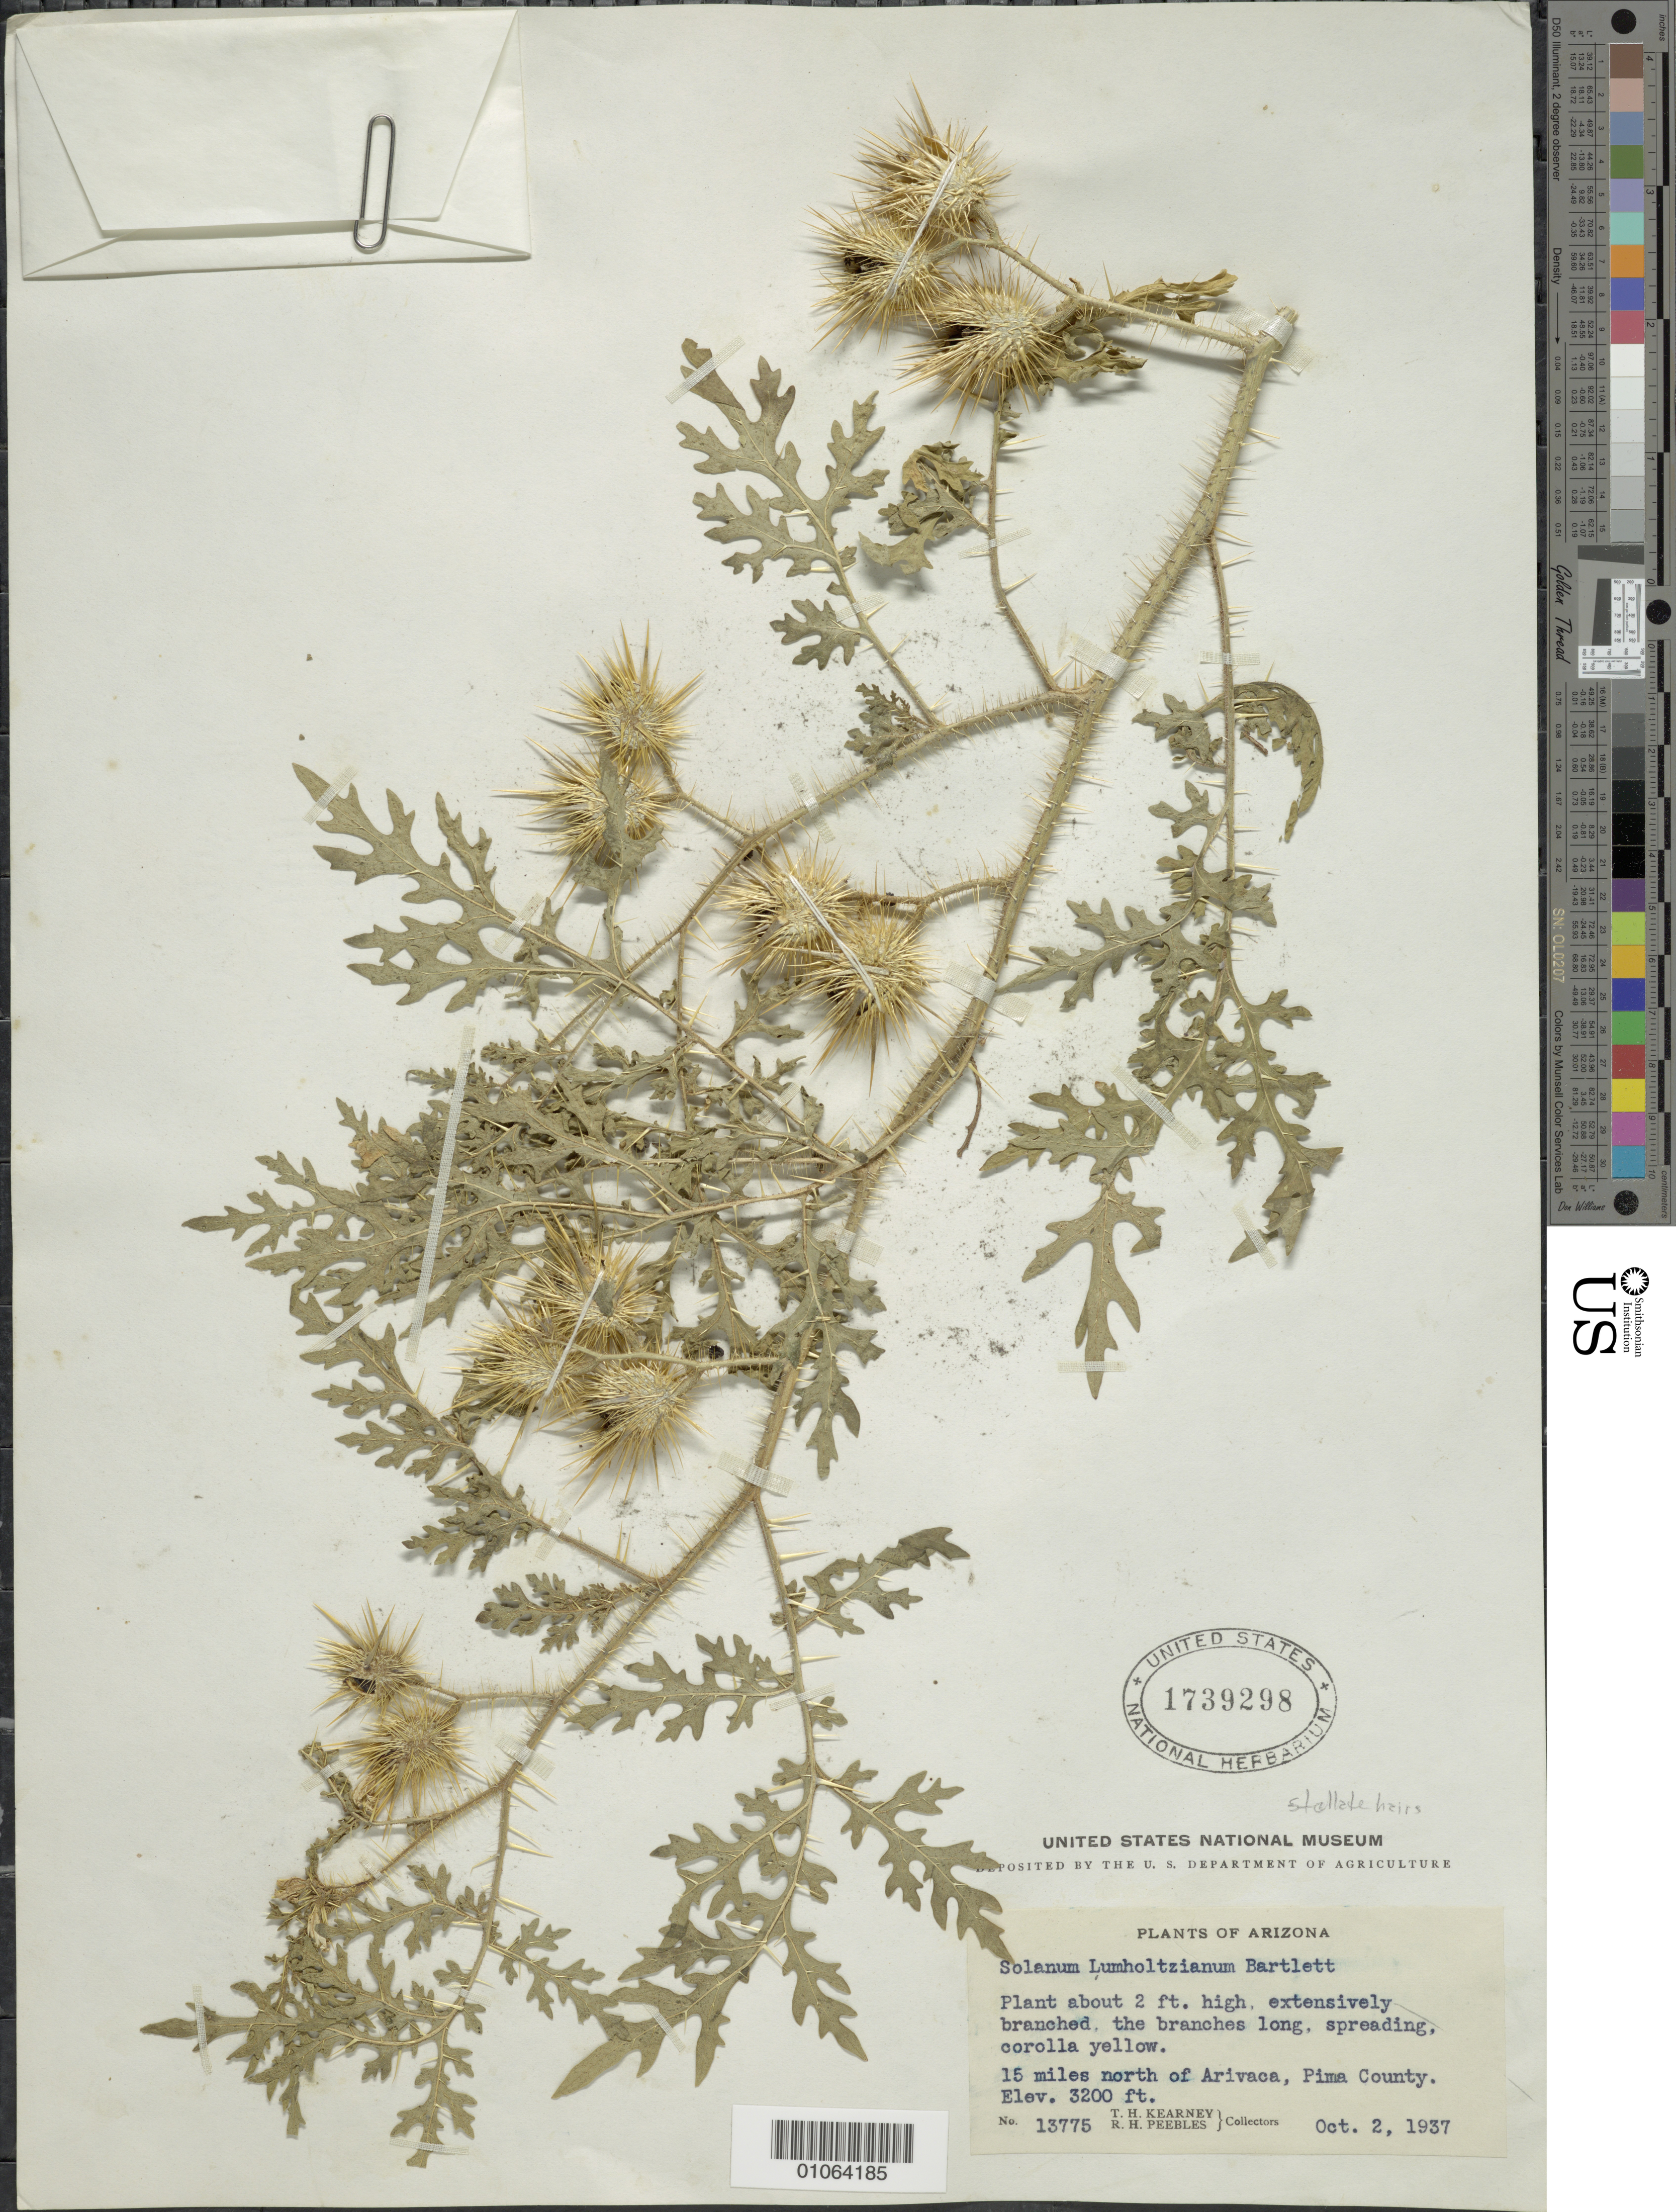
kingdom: Plantae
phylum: Tracheophyta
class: Magnoliopsida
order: Solanales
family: Solanaceae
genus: Solanum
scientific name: Solanum lumholtzianum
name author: Bartlett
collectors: T. H. Kearney & R. H. Peebles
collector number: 13775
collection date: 1937-10-02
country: United States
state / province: Arizona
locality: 15 miles north of Arivaca, Pima County.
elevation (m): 975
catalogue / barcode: US 1739298